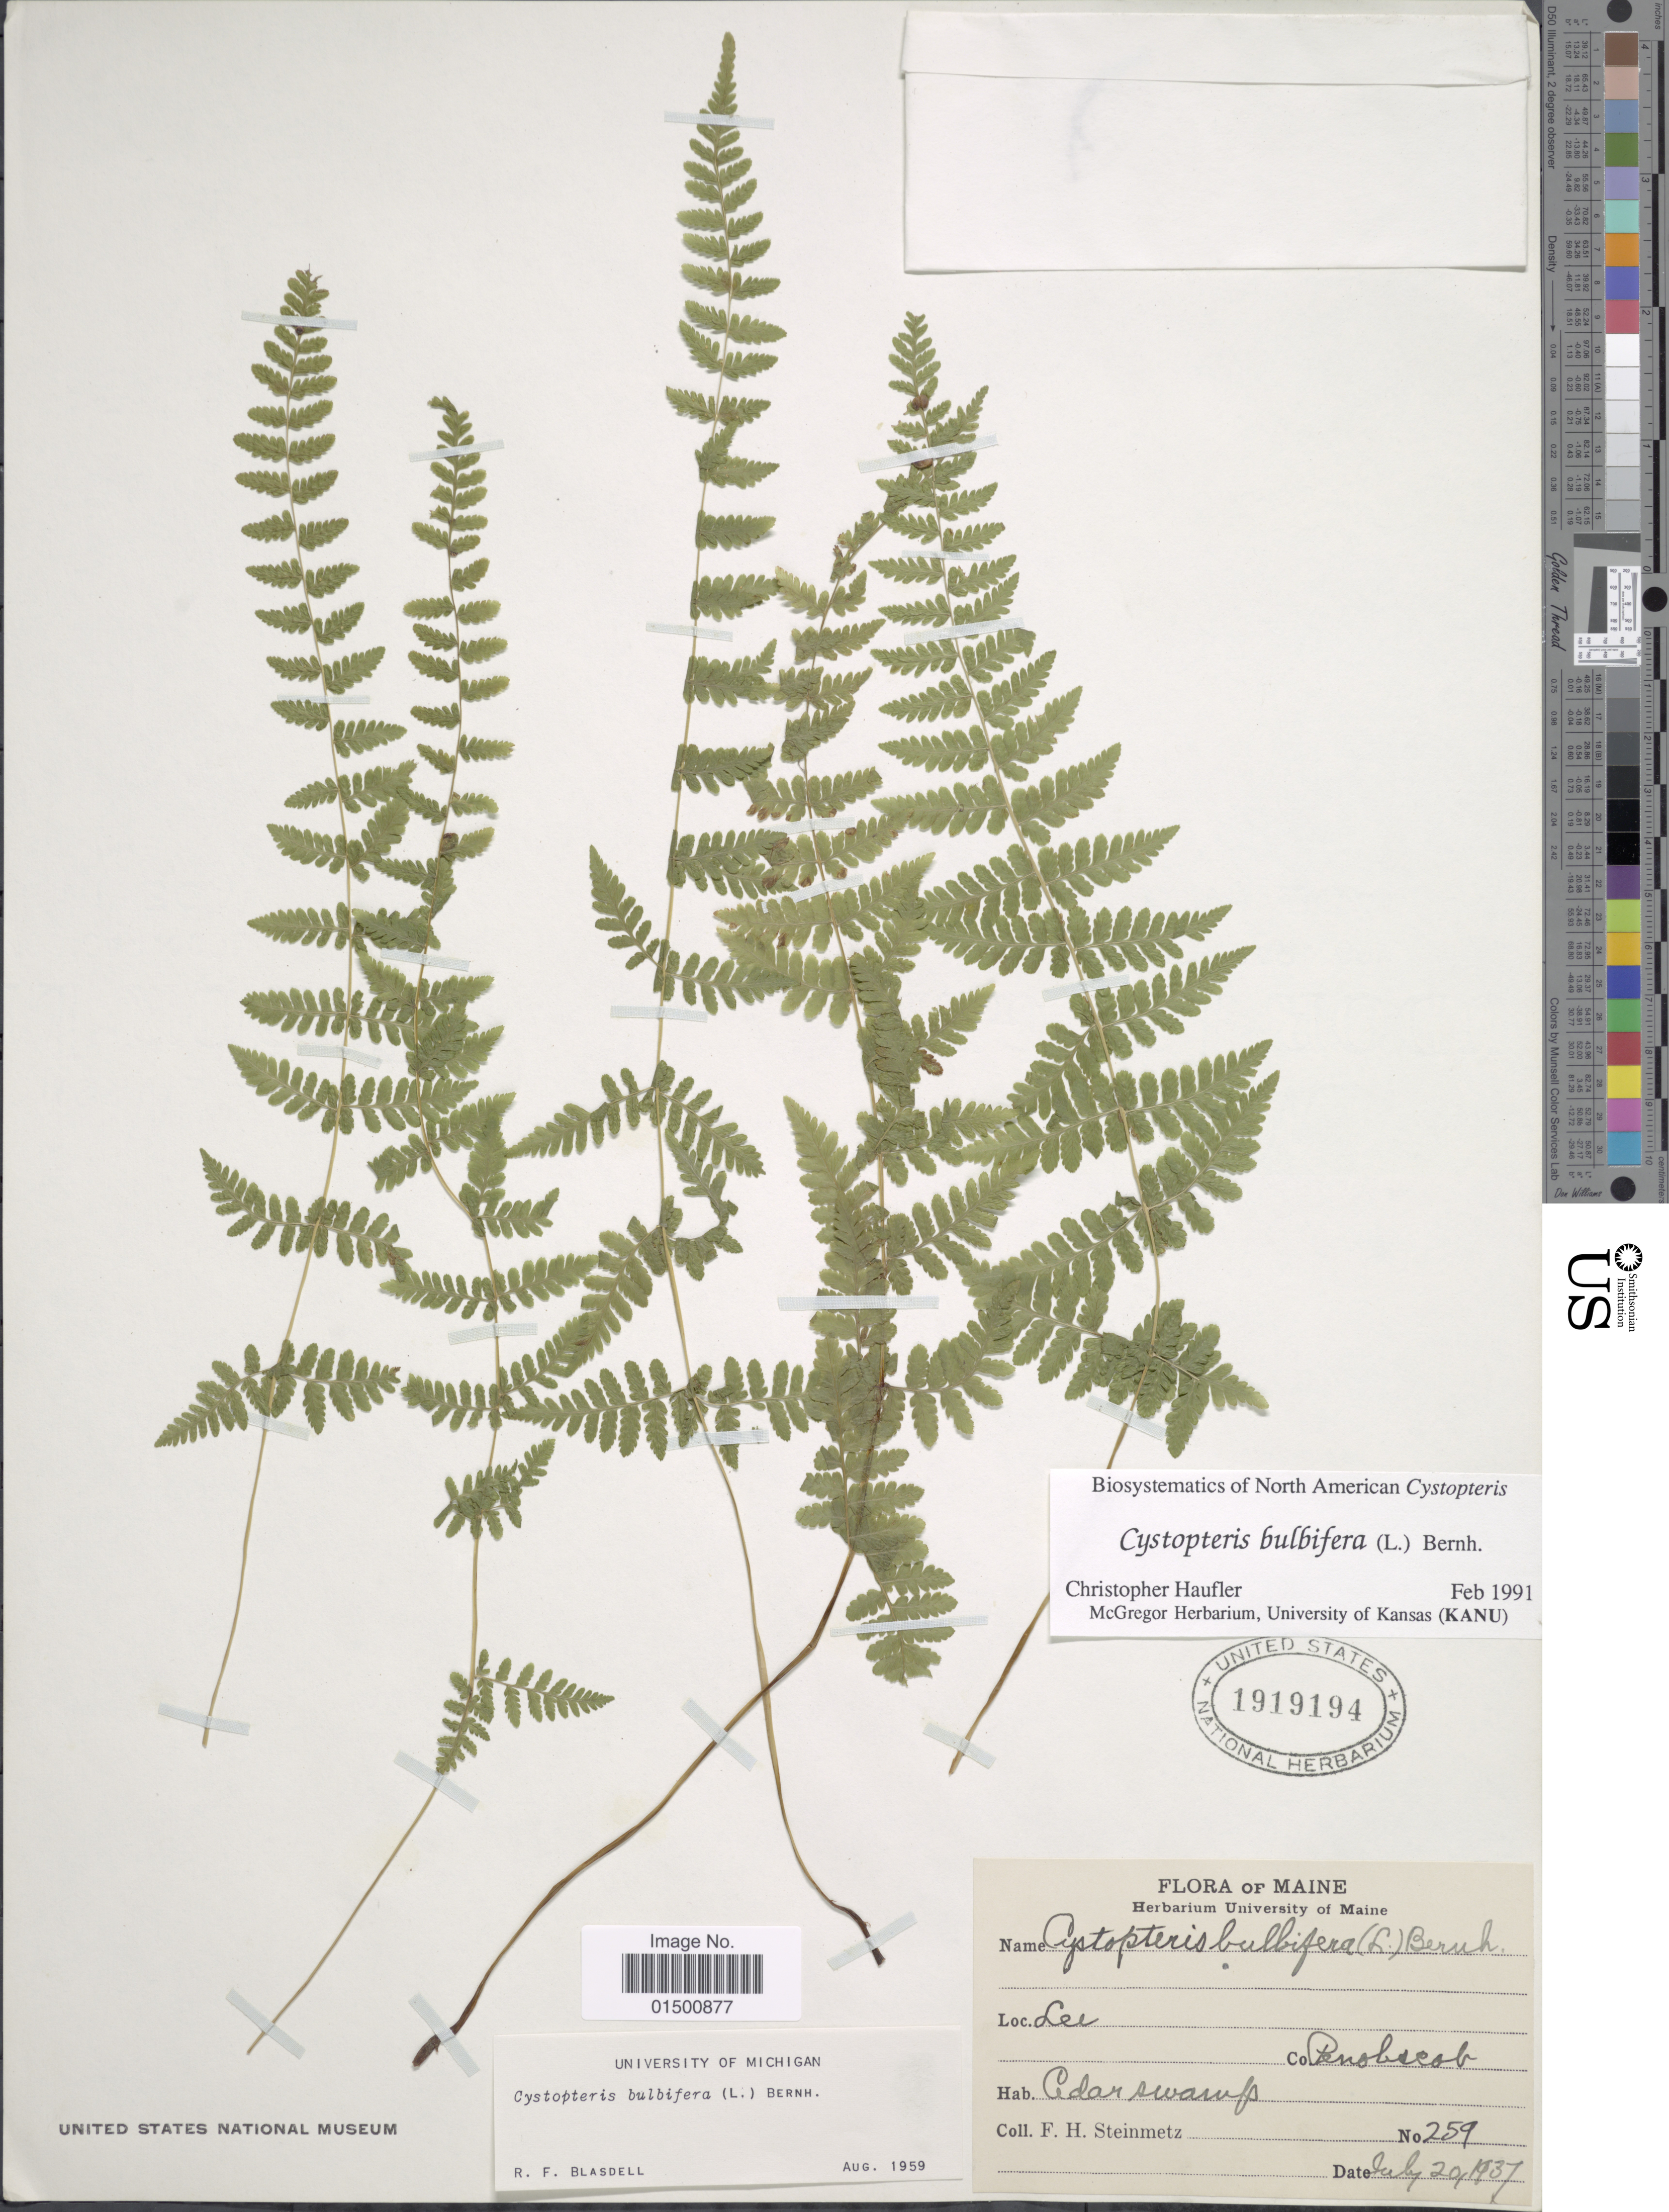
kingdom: Plantae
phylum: Tracheophyta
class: Polypodiopsida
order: Polypodiales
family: Cystopteridaceae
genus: Cystopteris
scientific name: Cystopteris bulbifera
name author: (L.) Bernh.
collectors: F. H. Steinmetz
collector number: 259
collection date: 1937-07-20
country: United States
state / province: Maine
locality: Lee, Penobscot, Cedar swamp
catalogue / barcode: US 1919194